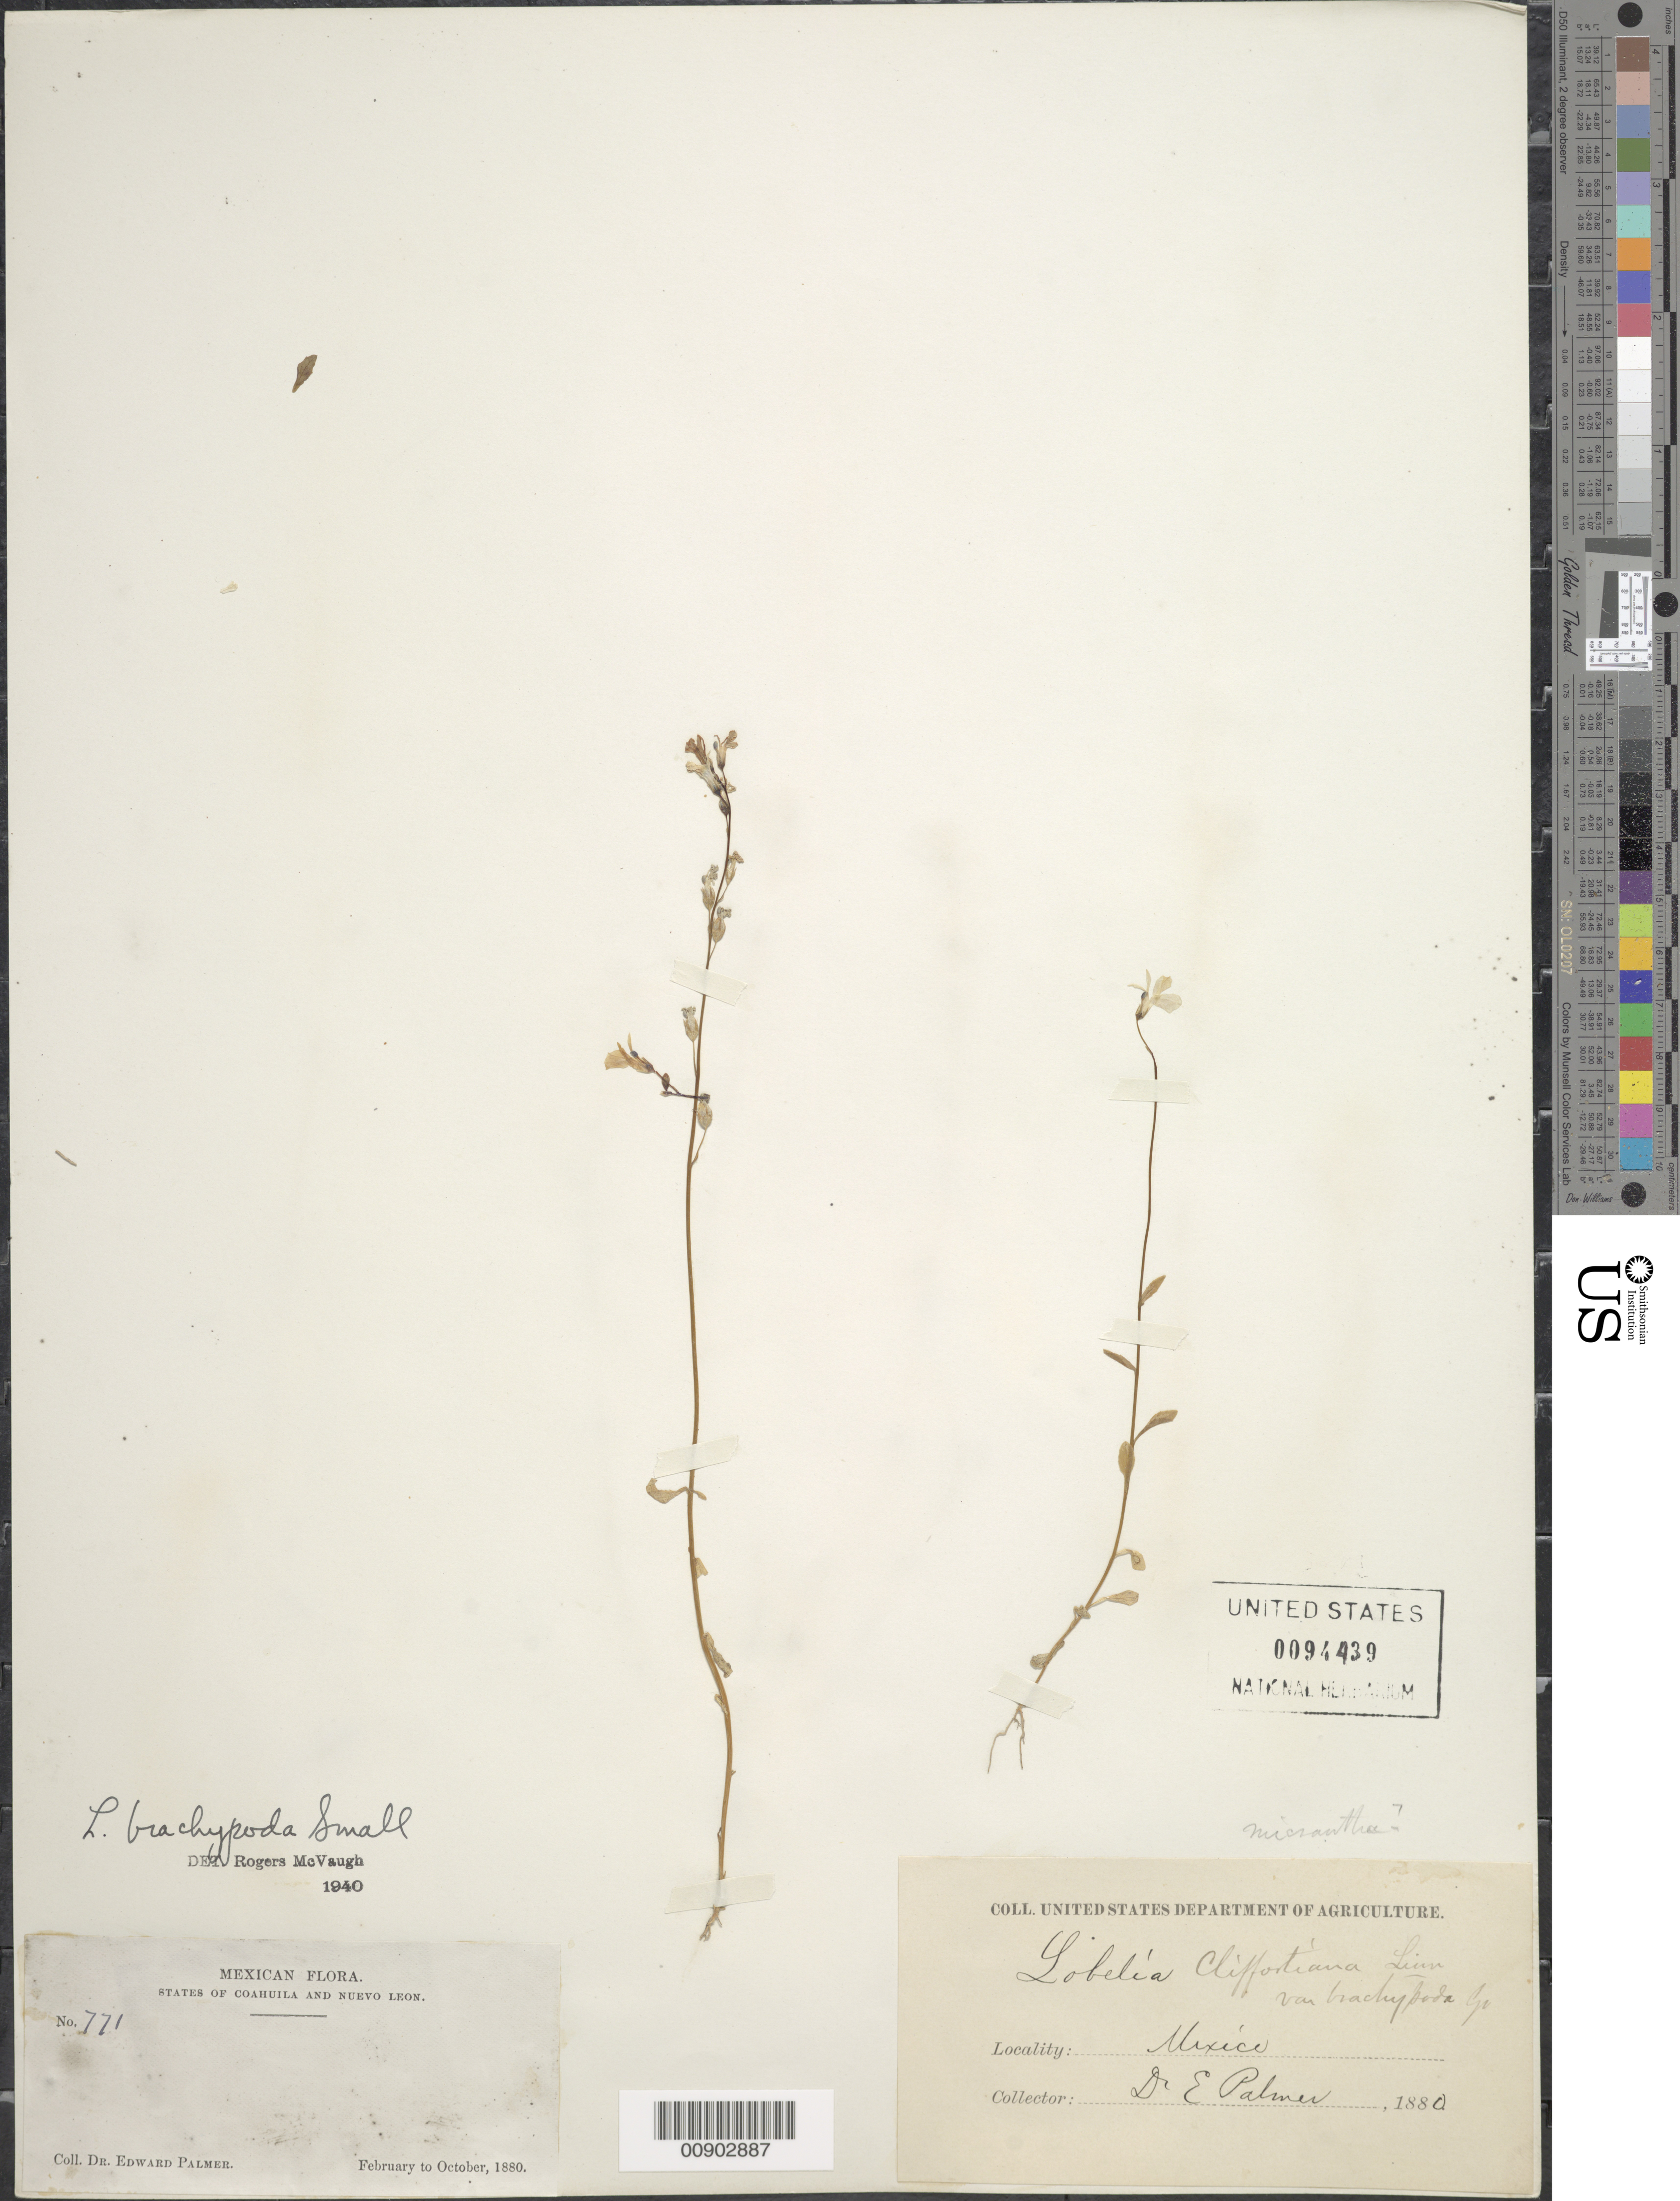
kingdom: Plantae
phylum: Tracheophyta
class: Magnoliopsida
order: Asterales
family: Campanulaceae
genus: Lobelia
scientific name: Lobelia brachypoda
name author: (A. Gray) Small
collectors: E. Palmer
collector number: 771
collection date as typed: Feb 1880 to -- Oct 1880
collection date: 1880-02/1880-10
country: Mexico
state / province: Coahuila / Nuevo León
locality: States of Coahuila and Nuevo León.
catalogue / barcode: US 94439